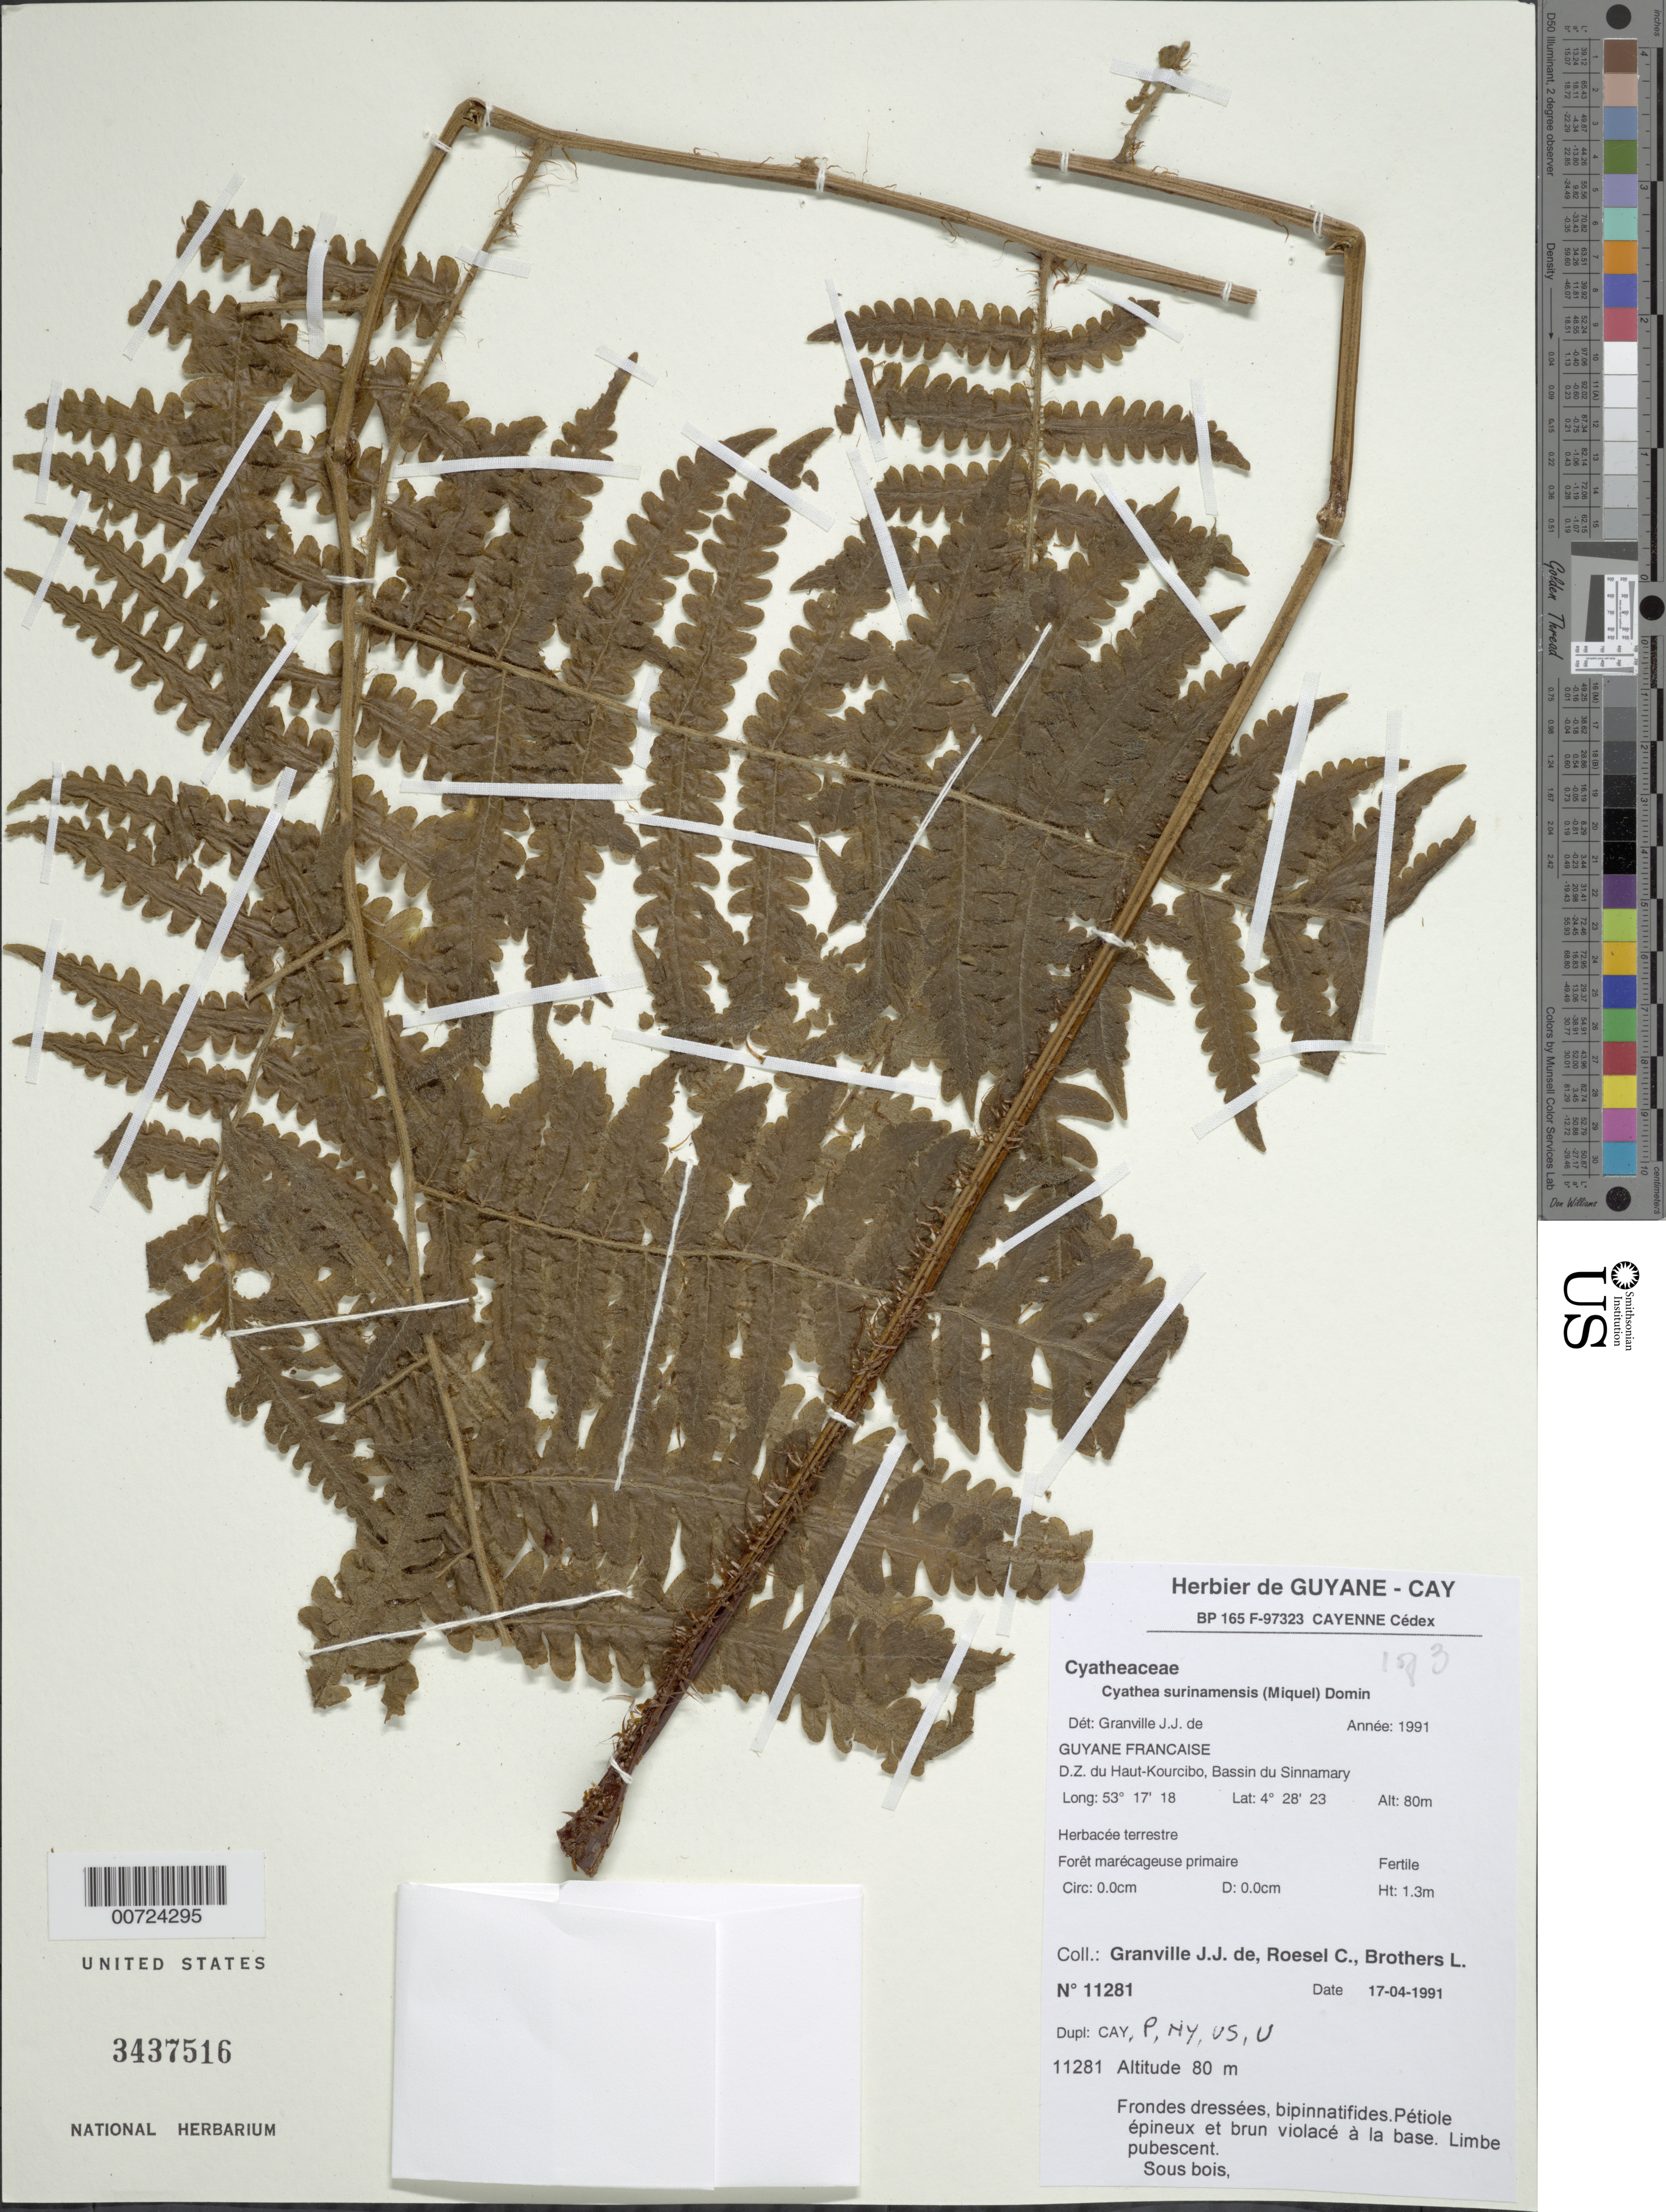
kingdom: Plantae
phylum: Tracheophyta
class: Polypodiopsida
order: Cyatheales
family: Cyatheaceae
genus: Cyathea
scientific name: Cyathea surinamensis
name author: (Miq.) Domin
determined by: Granville, J. J. de, (CAY), Institut de Recherche pour le Developpement (IRD) (FRENCH GUIANA)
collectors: J.-J. de Granville, C. S. Roesel & L. Brothers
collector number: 11281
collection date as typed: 17-Apr-91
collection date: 1991-04-17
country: French Guiana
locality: D.Z. du Haut-Kourcibo, Bassin du Sinnamary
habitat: Understory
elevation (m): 80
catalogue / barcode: US 3437516